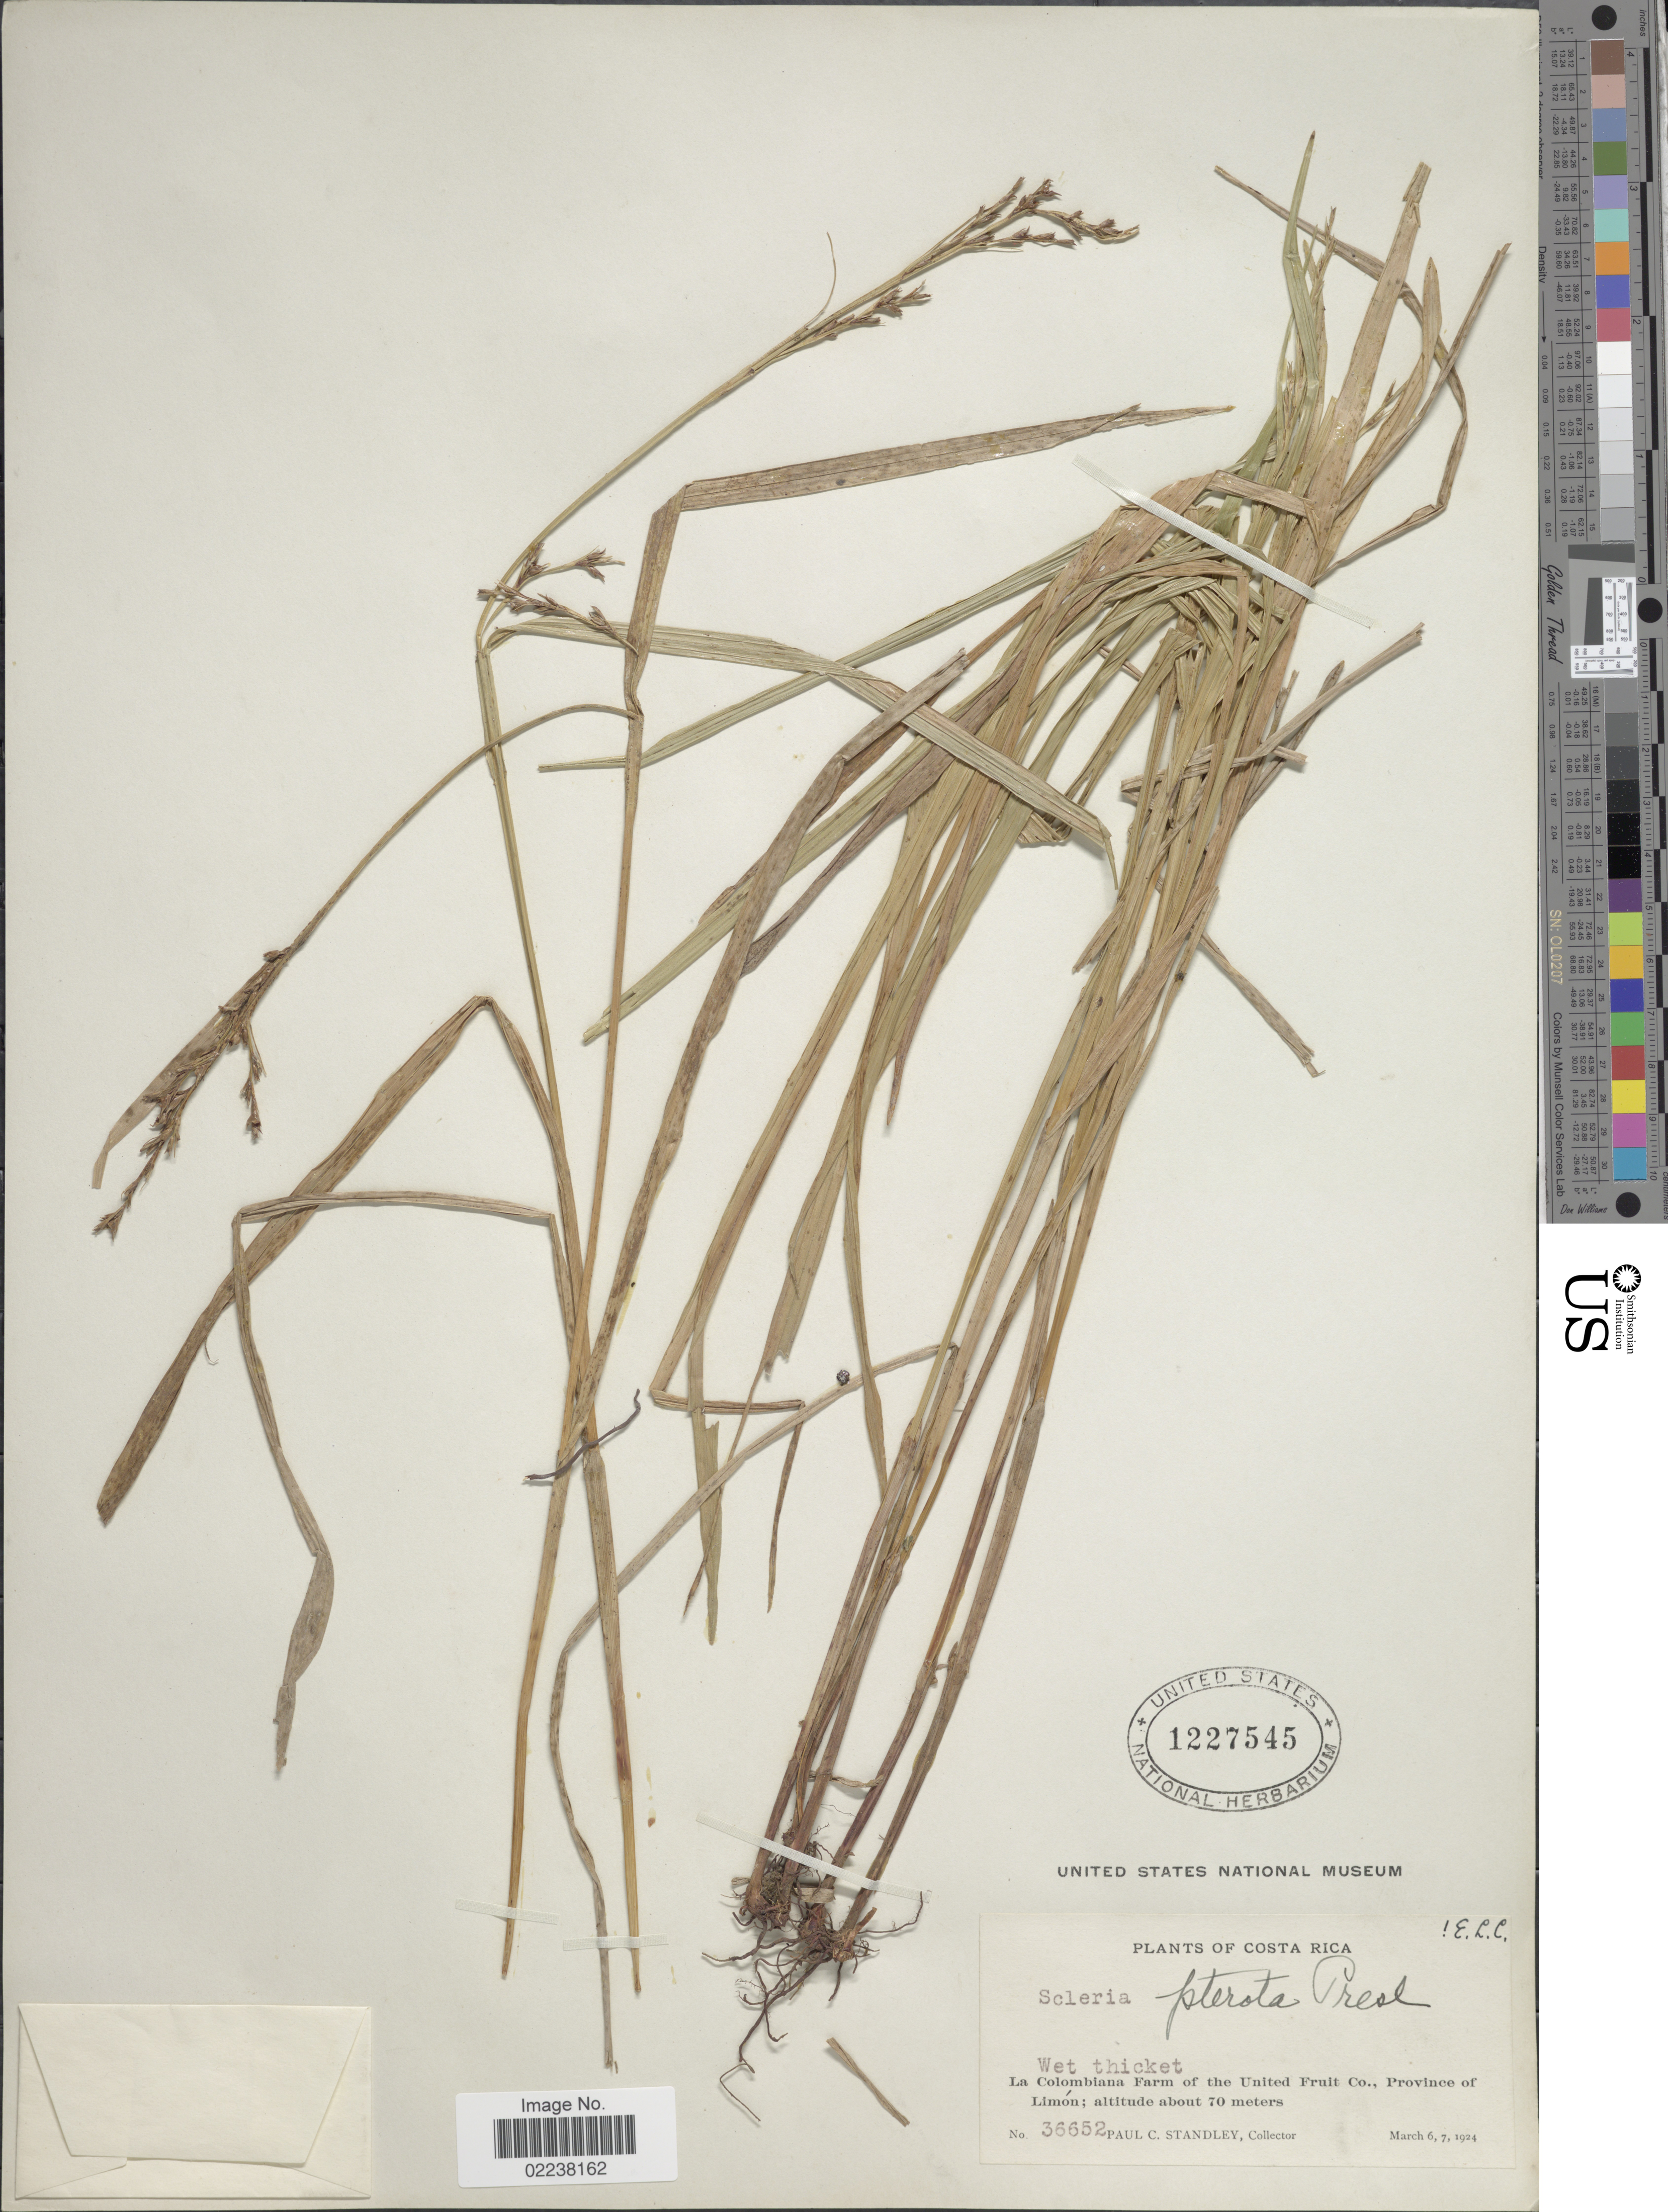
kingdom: Plantae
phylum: Tracheophyta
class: Liliopsida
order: Poales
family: Cyperaceae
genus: Scleria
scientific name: Scleria gaertneri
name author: Raddi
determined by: Strong, Mark T., (BOT), Smithsonian Institution - National Museum of Natural History (UNITED STATES)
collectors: P. C. Standley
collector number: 36652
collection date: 1924-03-06/1924-03-07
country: Costa Rica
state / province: Limón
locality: La Colombiana Farm of the United Fruit Co.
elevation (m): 70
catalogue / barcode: US 1227545